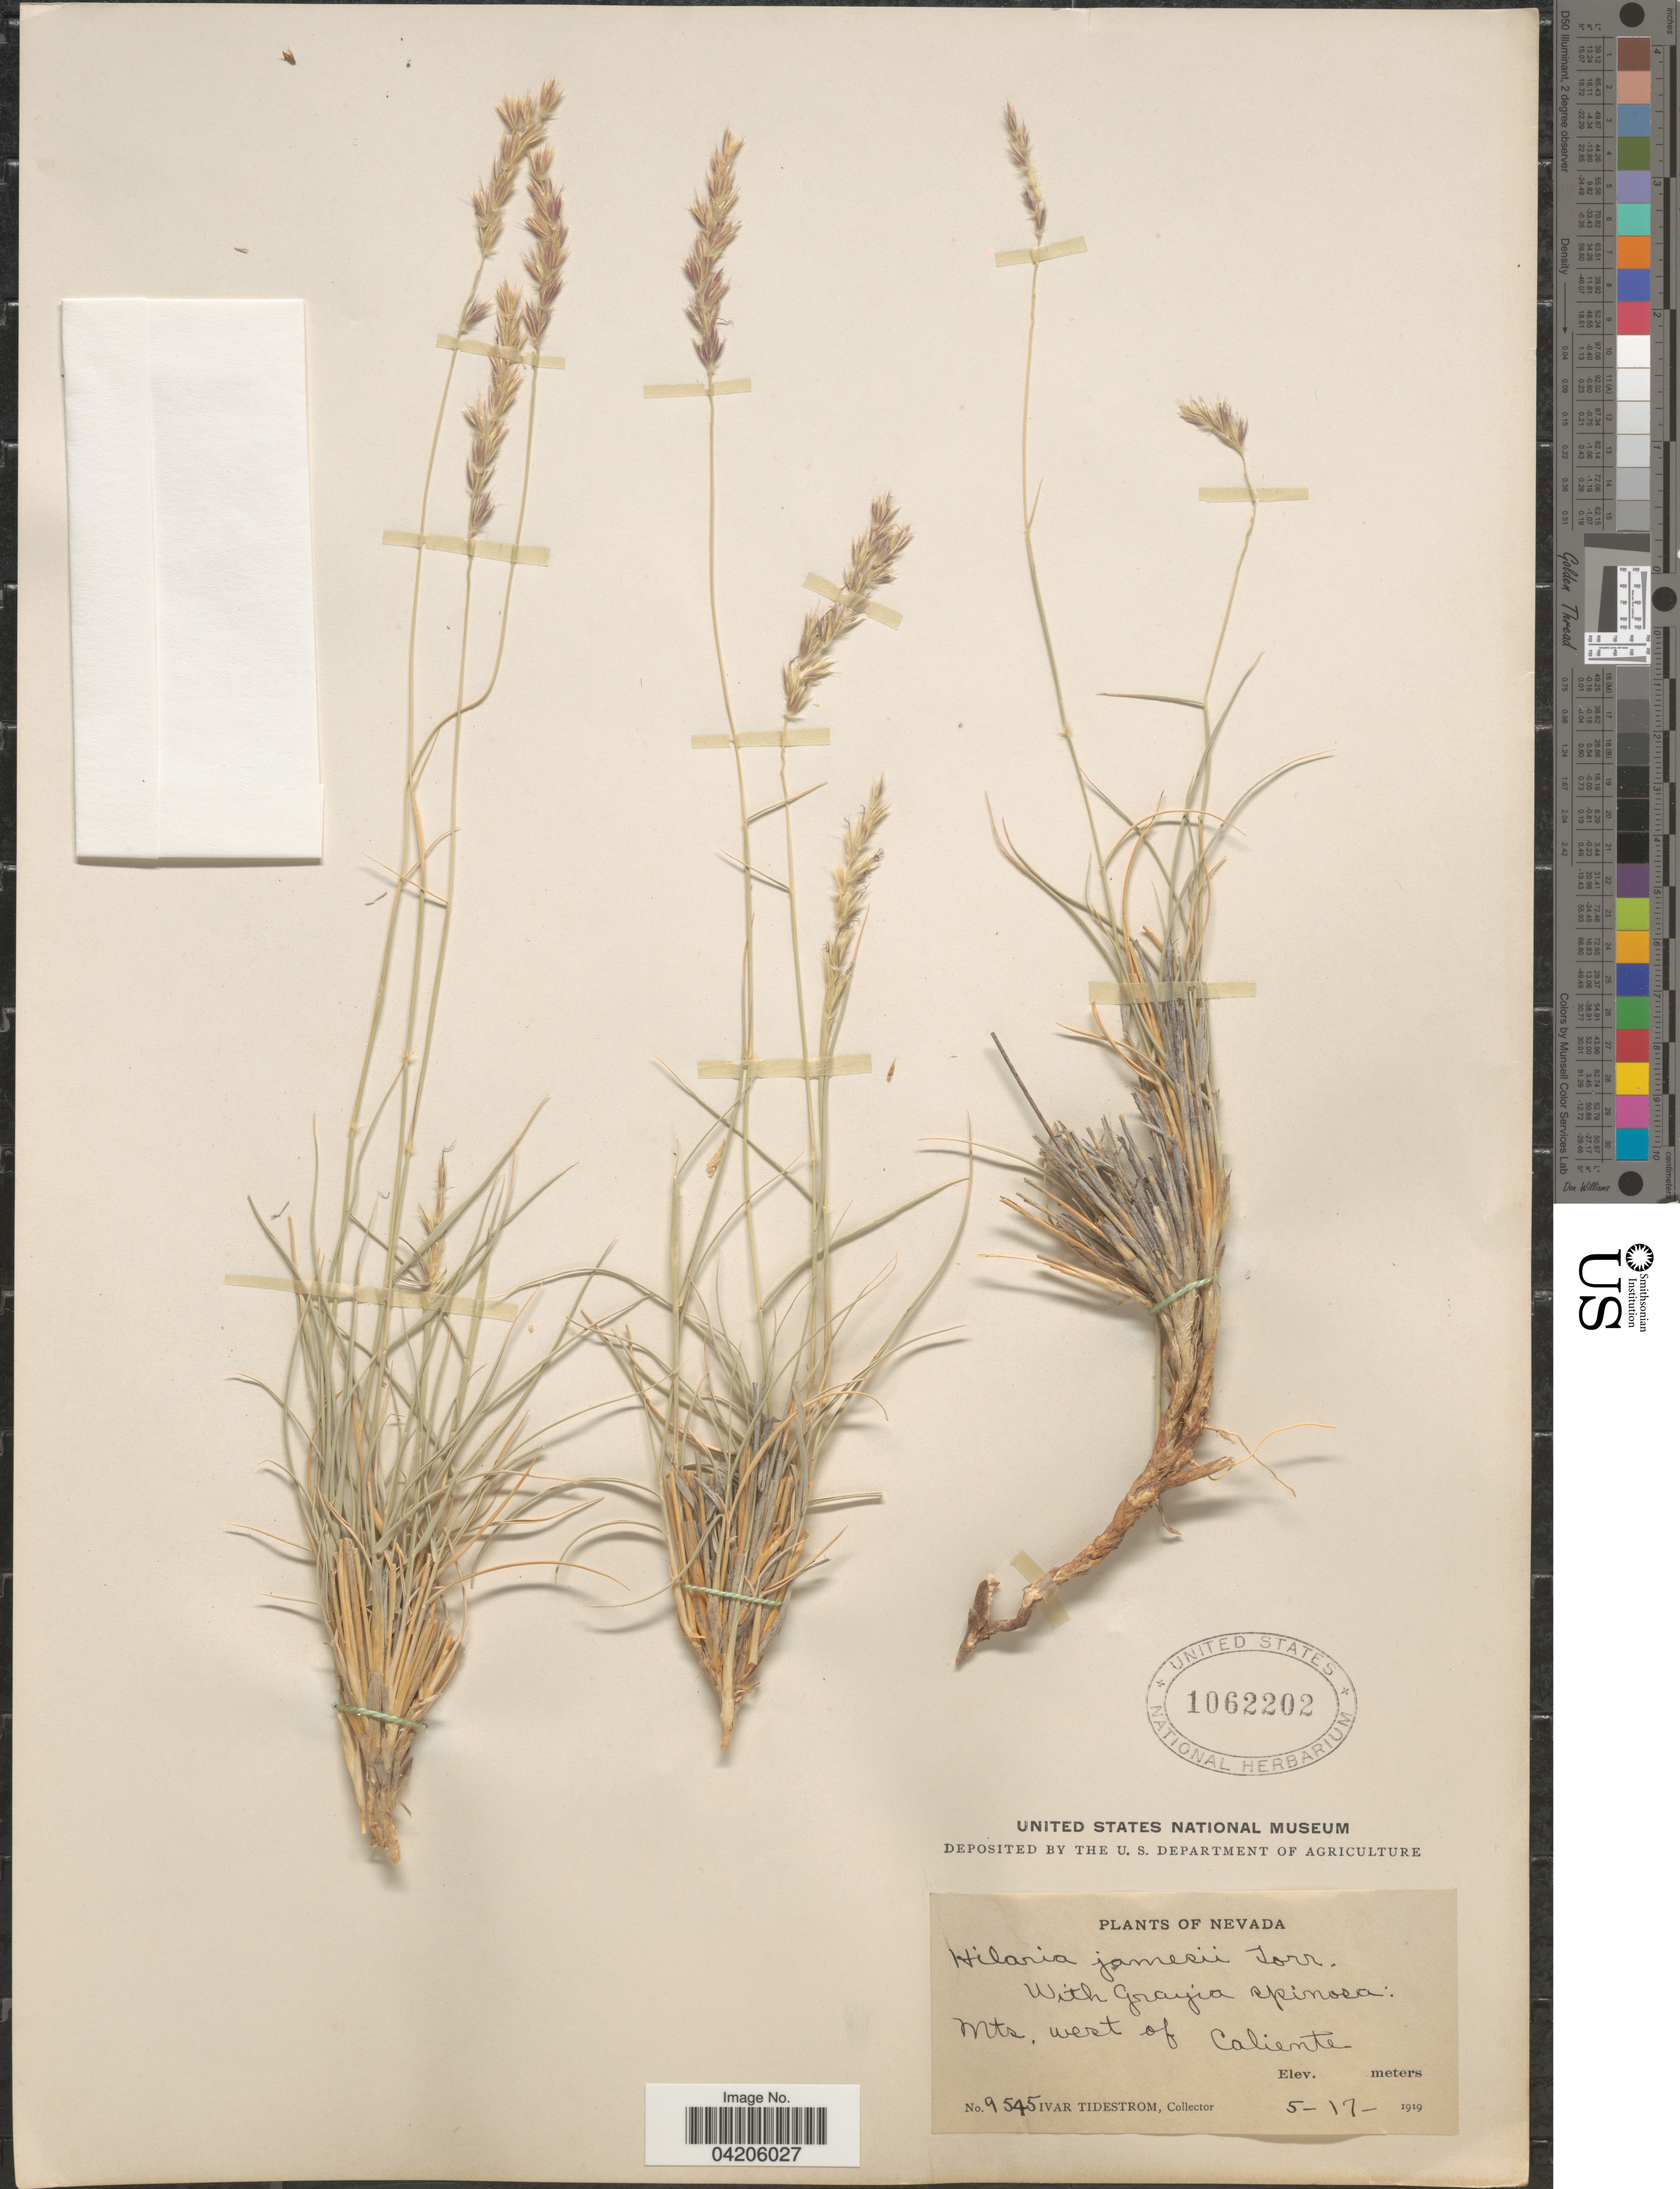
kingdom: Plantae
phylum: Tracheophyta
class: Liliopsida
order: Poales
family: Poaceae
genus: Hilaria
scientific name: Hilaria jamesii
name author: (Torr.) Benth.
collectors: I. F. Tidestrom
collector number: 9545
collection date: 1919-05-17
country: United States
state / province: Nevada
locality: Mts. west of Caliente.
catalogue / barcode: US 1062202